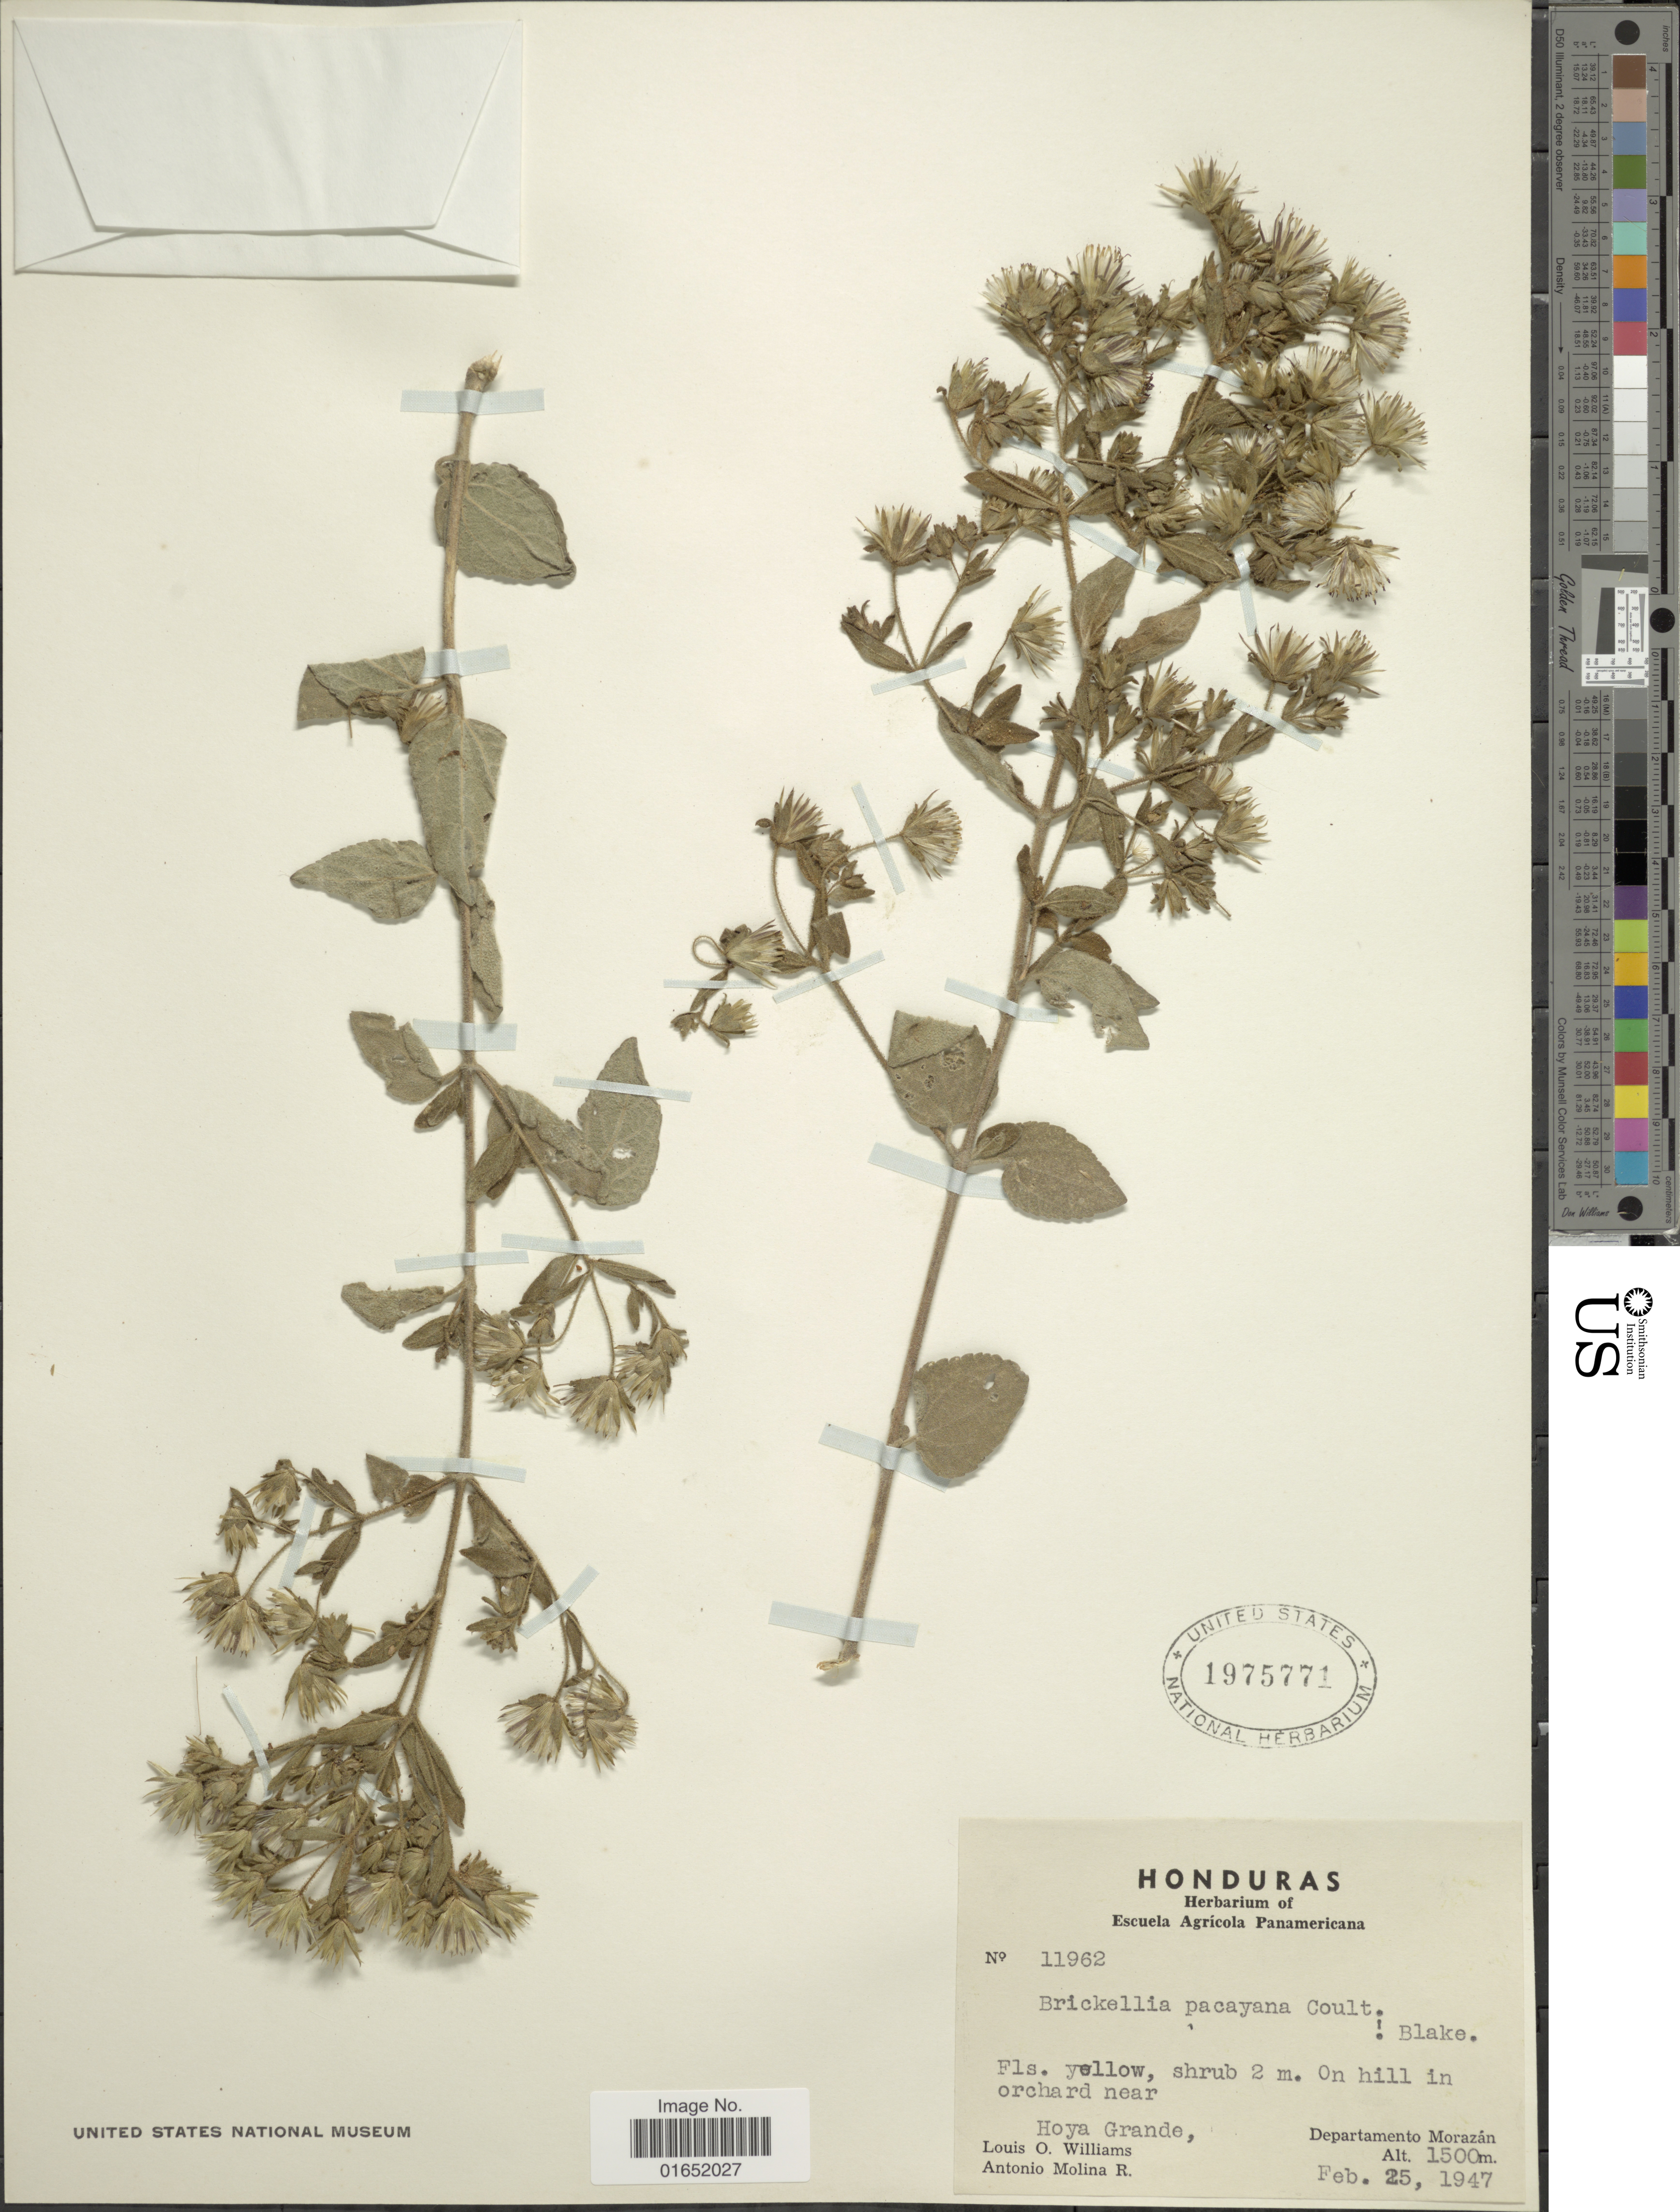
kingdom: Plantae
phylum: Tracheophyta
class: Magnoliopsida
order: Asterales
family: Asteraceae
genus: Brickellia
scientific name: Brickellia pacayensis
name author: J.M. Coult.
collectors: L. O. Williams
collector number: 11962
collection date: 1947-02-25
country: Honduras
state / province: Fco. Morazán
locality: On hill in orchard near Hoya Grande, Departamento Morazán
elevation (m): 1500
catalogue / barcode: US 1975771